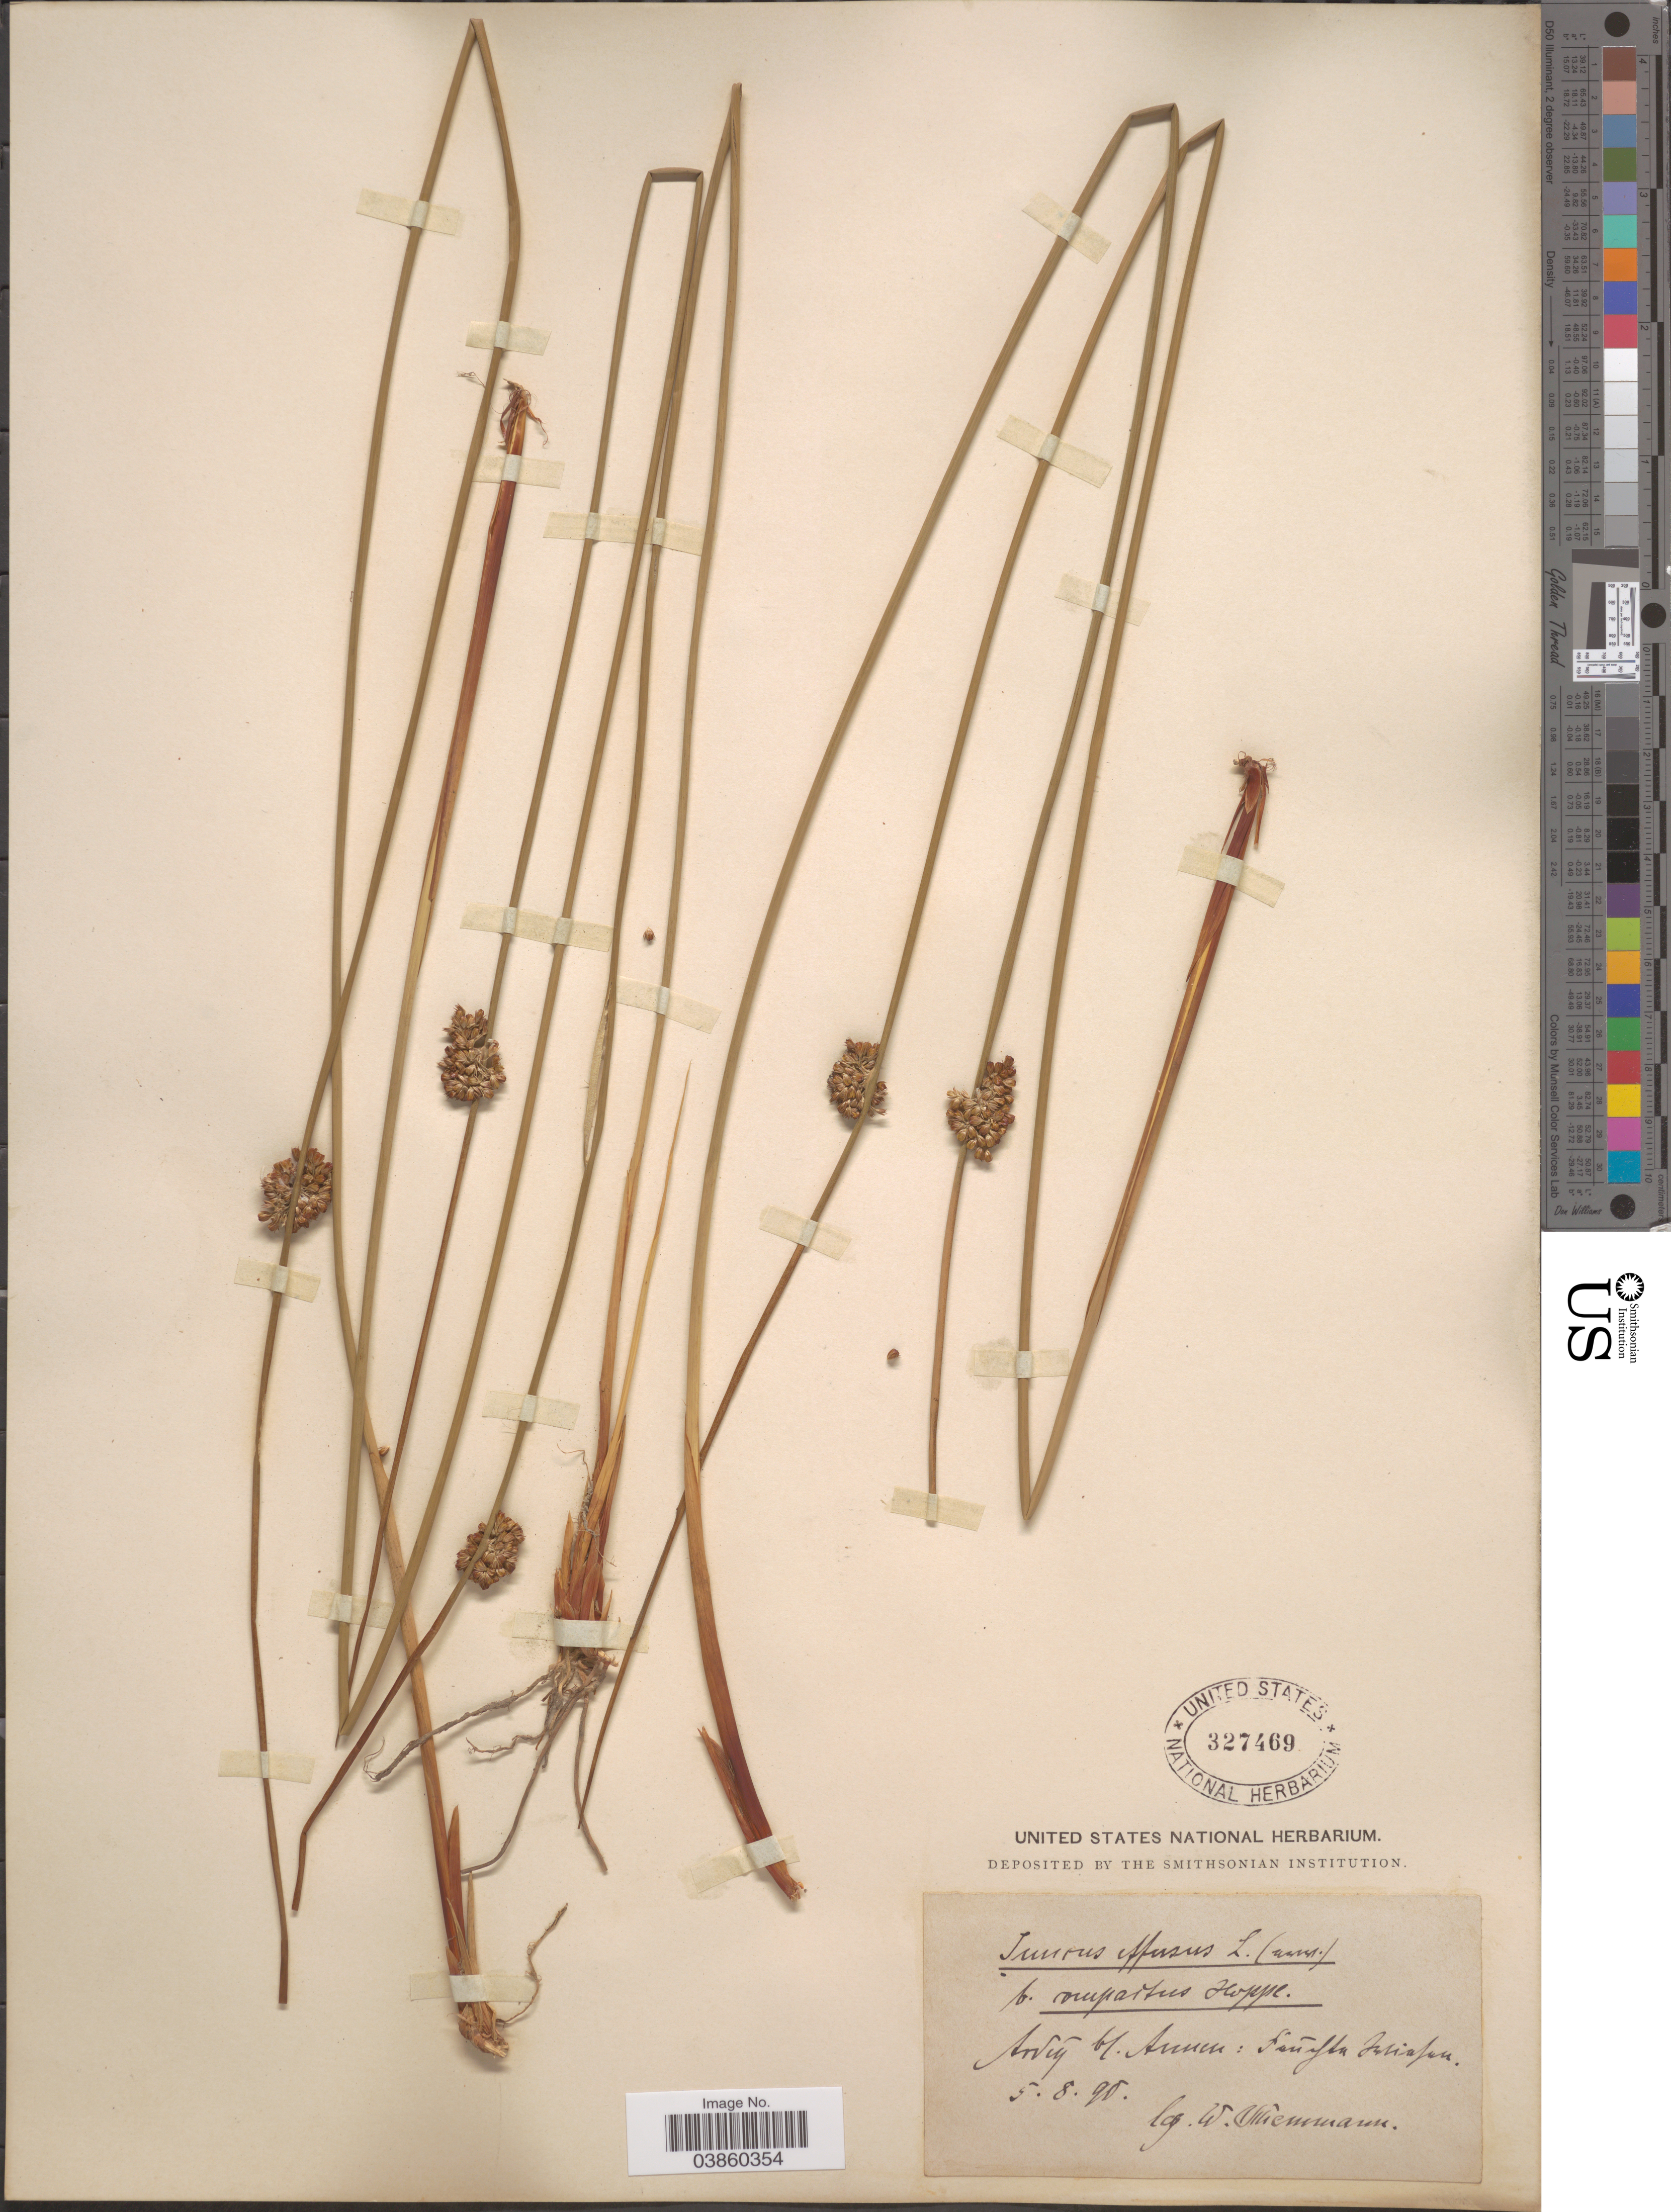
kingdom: Plantae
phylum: Tracheophyta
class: Liliopsida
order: Poales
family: Juncaceae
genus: Juncus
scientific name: Juncus effusus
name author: L.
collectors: W. Schemmann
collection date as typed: Transcribed d/m/y: 5/8/90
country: Germany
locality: Ardey b/. Annen: sanlsla Ishiafan [interpreted].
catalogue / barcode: US 327469